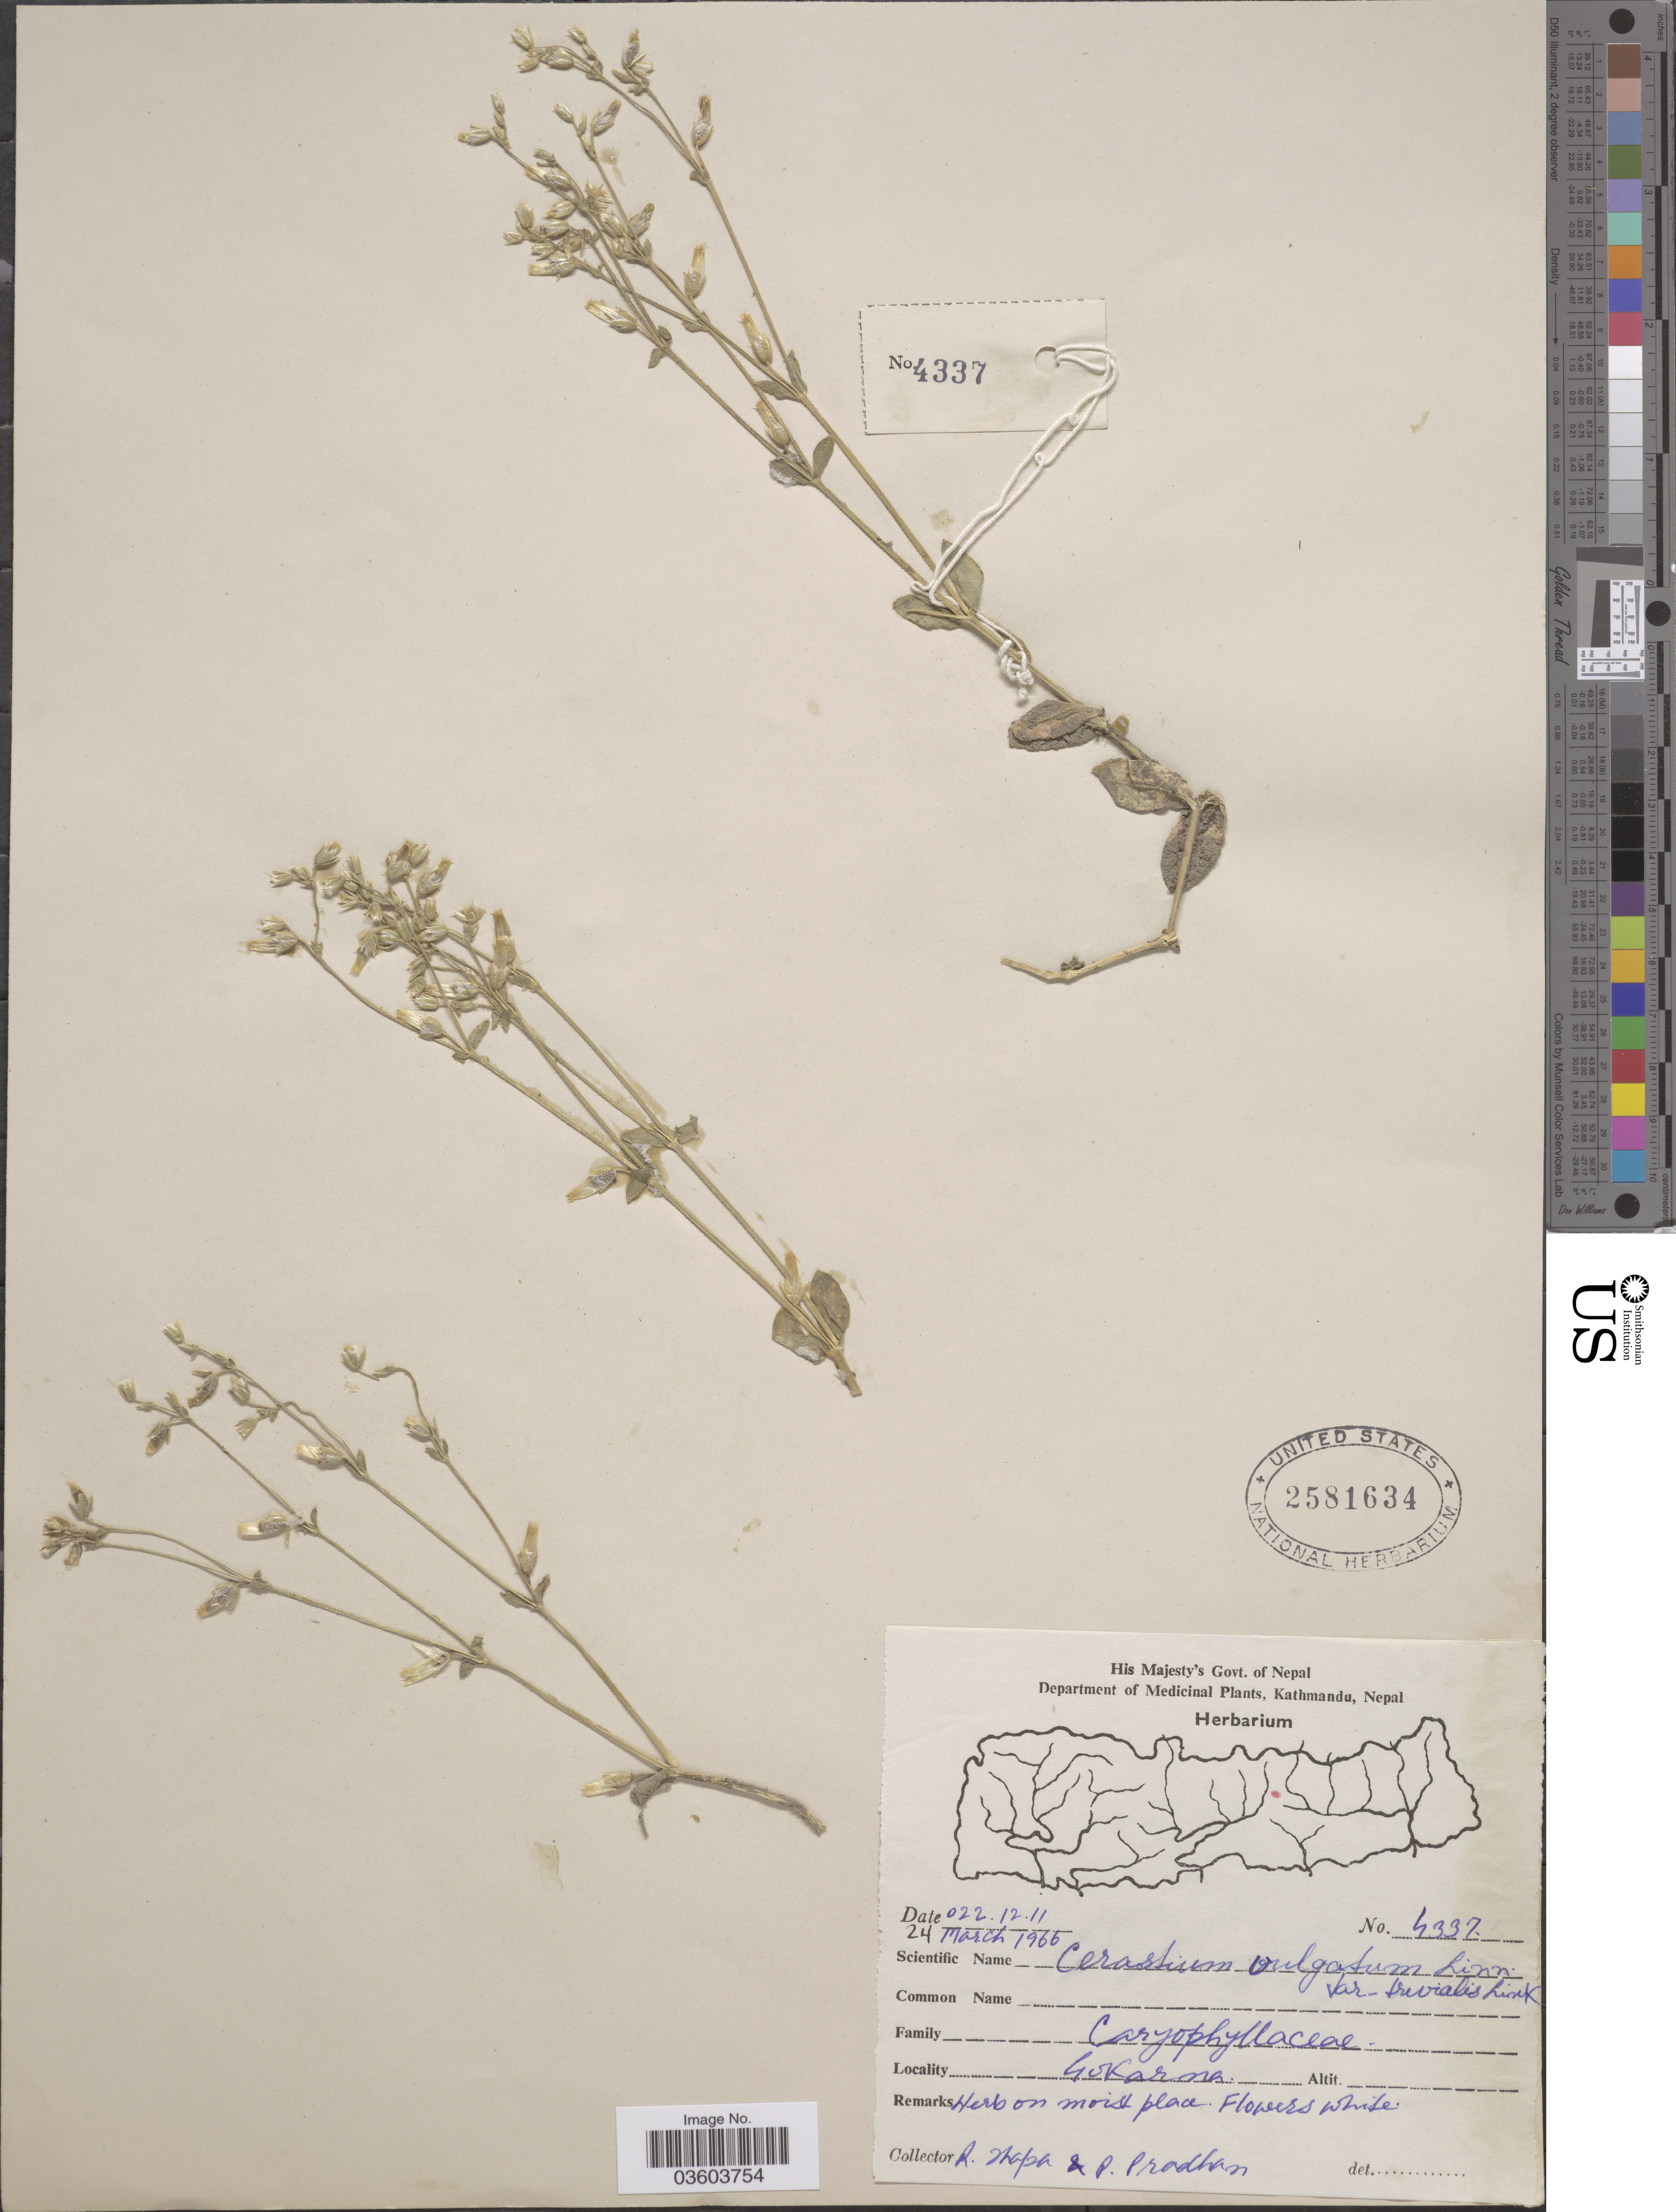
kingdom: Plantae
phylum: Tracheophyta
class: Magnoliopsida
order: Caryophyllales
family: Caryophyllaceae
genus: Cerastium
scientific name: Cerastium vulgatum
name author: L.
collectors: R. Thapa & P. Pradhan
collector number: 4337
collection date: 1966-03-24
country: Nepal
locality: Gokarna.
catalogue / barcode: US 2581634